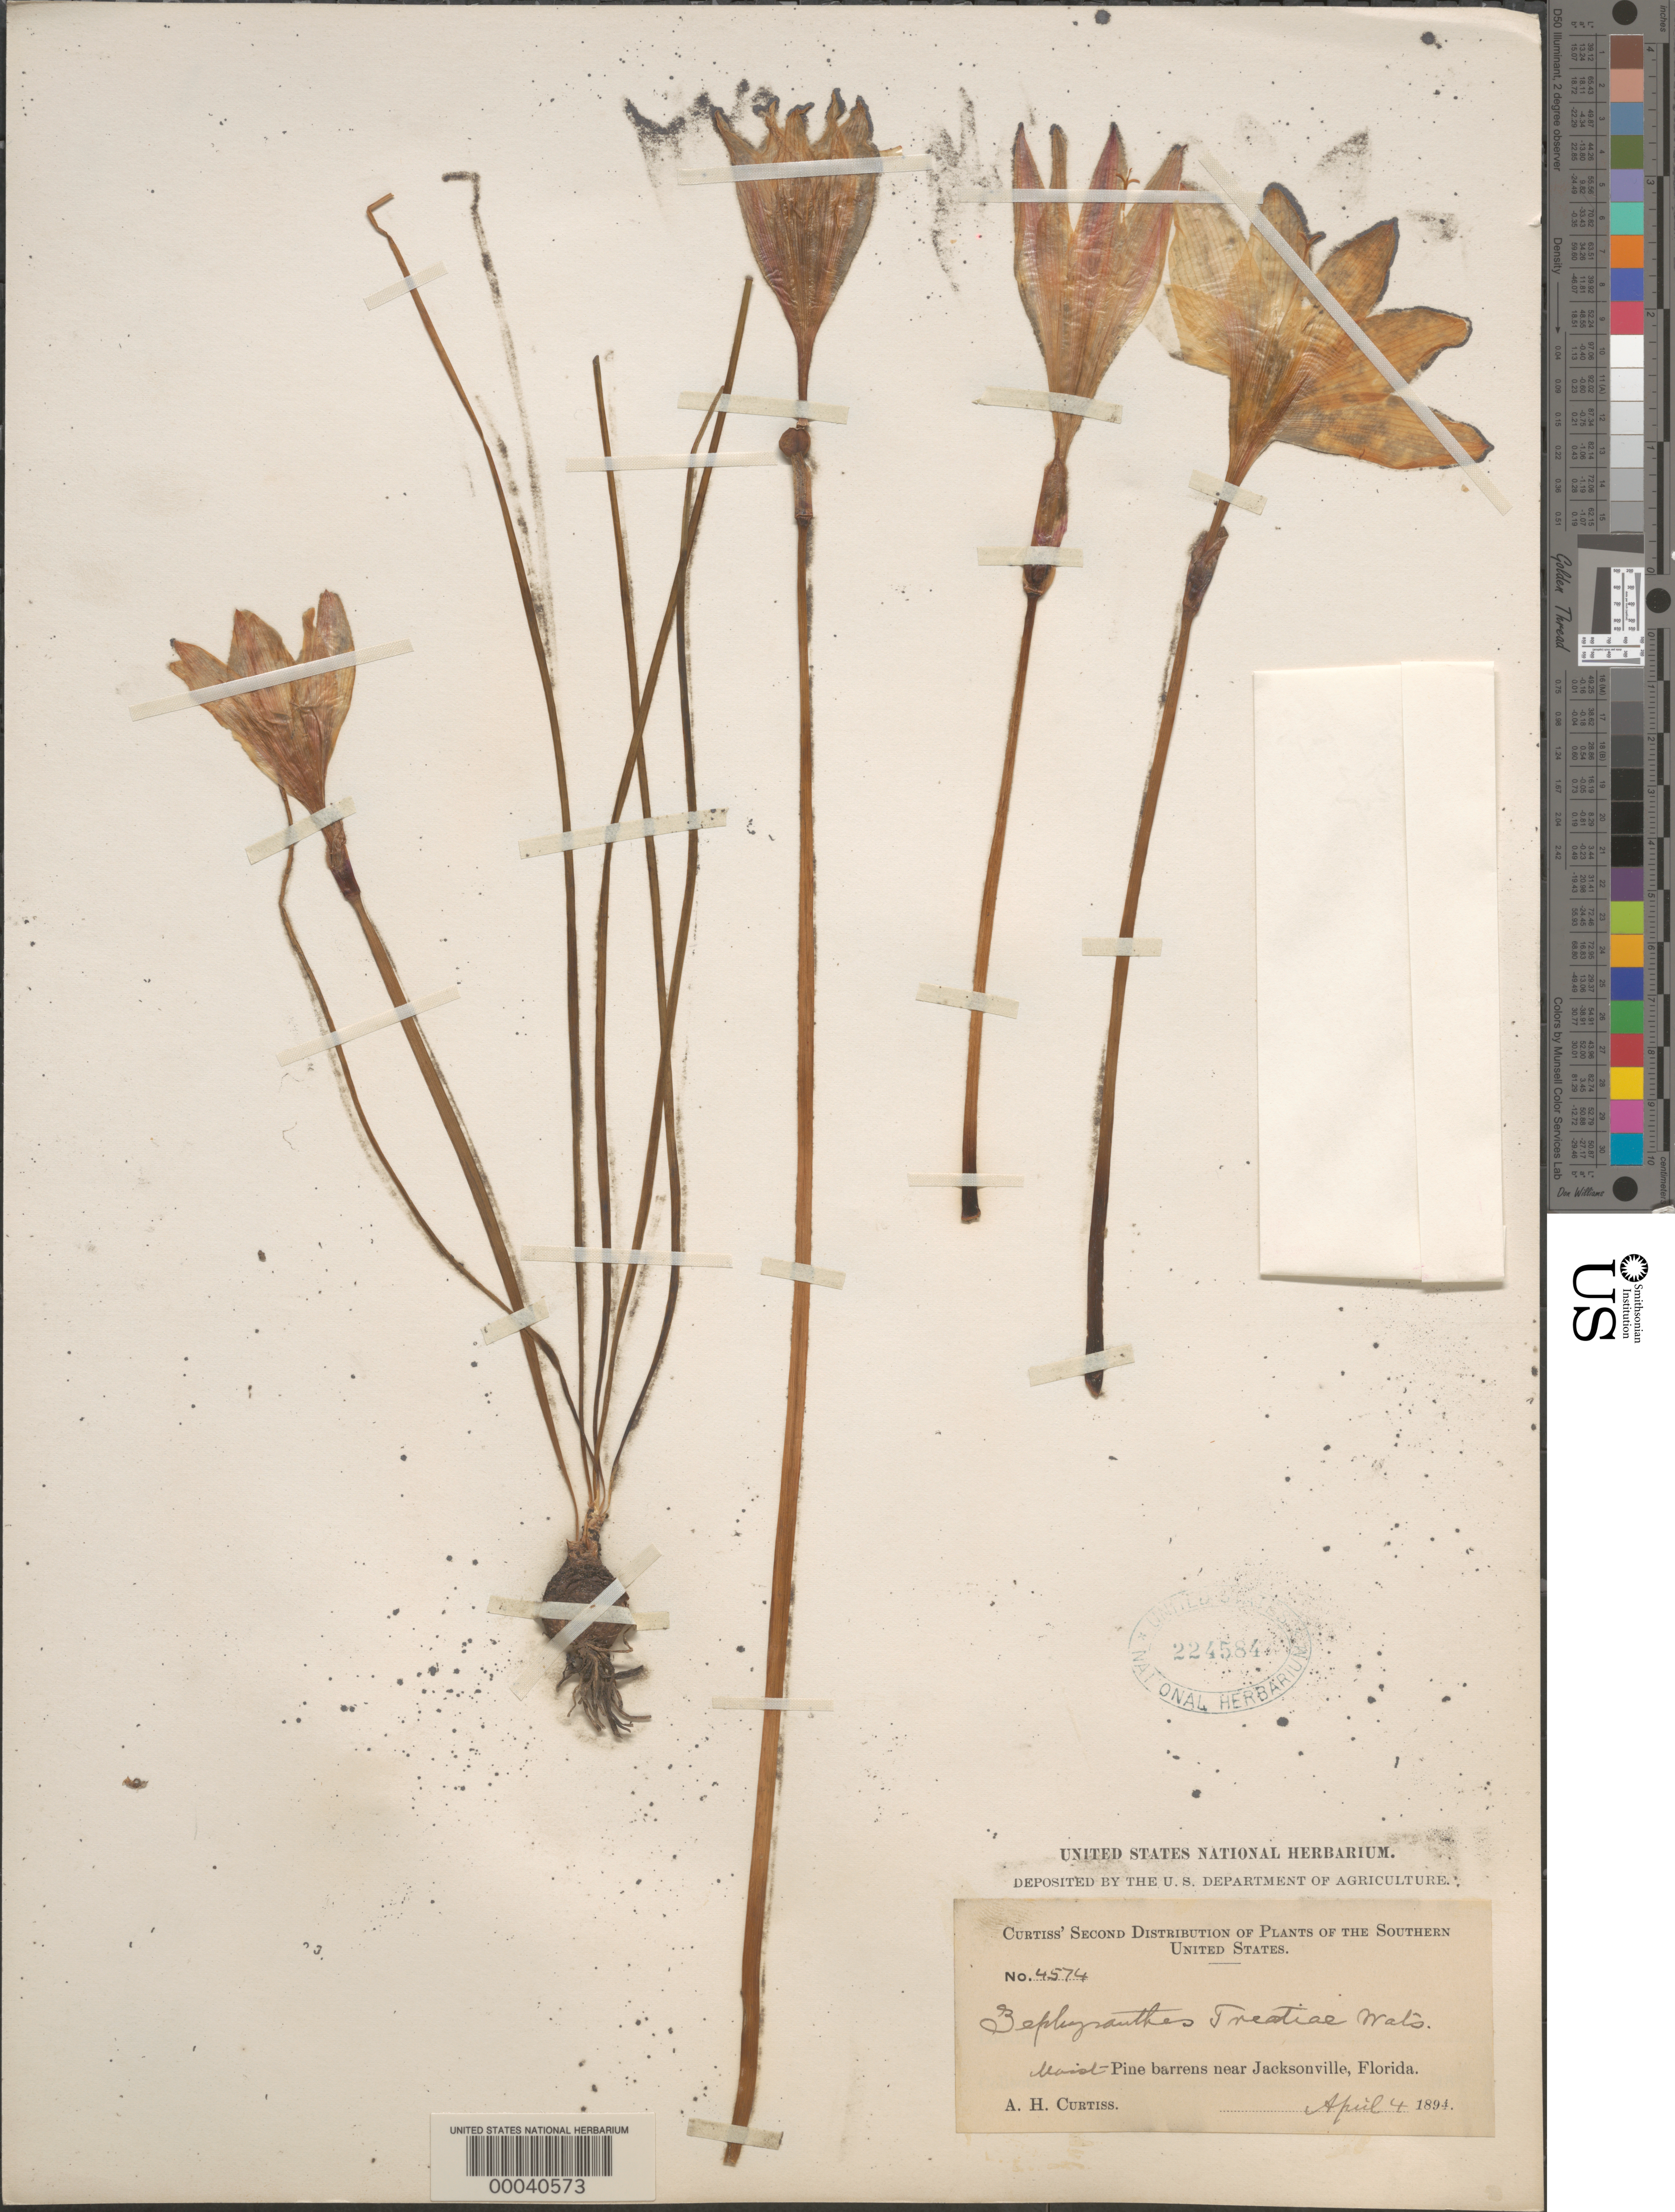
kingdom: Plantae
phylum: Tracheophyta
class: Liliopsida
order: Asparagales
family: Amaryllidaceae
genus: Zephyranthes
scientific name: Zephyranthes treatiae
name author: S. Watson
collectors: A. H. Curtiss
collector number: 4574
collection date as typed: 04 Apr 1894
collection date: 1894-04-04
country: United States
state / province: Florida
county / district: Duval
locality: Near jacksonville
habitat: Moist pine barrens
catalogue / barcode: US 224584